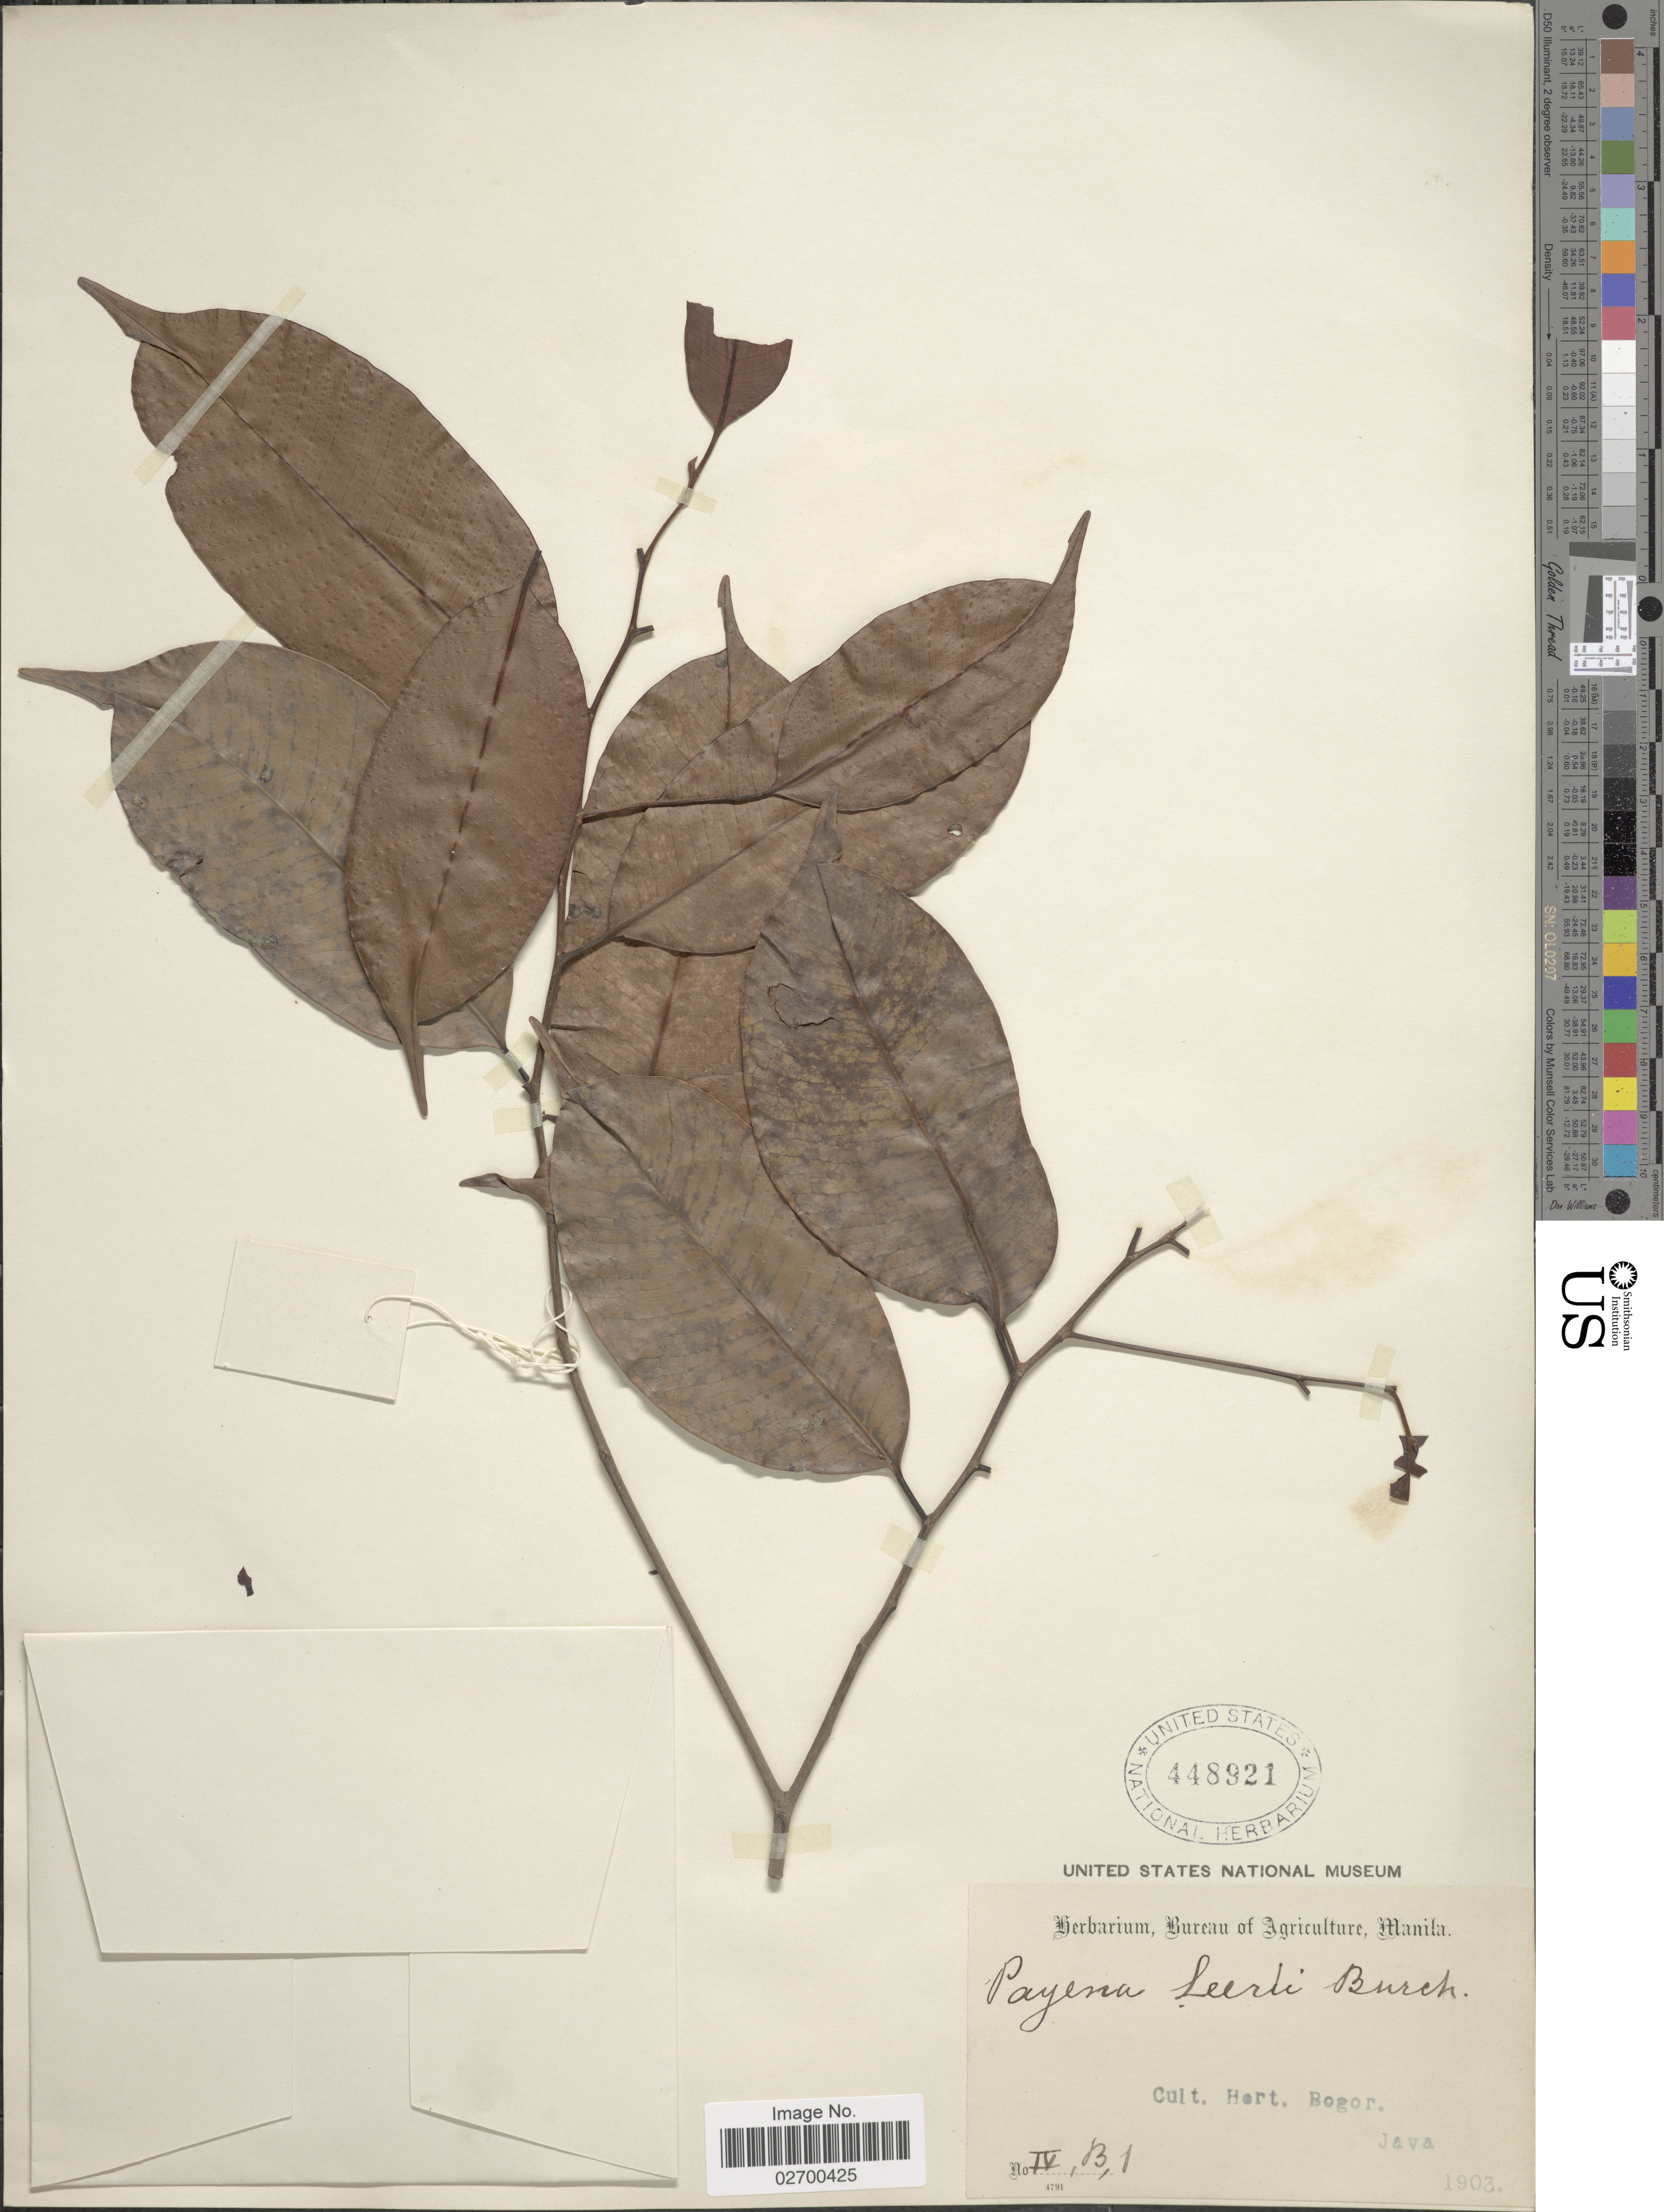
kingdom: Plantae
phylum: Tracheophyta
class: Magnoliopsida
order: Ericales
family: Sapotaceae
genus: Payena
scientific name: Payena leerii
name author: (Teijsm. & Binn.) Kurz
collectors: ex Herb. Bur. Agric. Manila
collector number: IV, B, 1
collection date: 1903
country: Indonesia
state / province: Java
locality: Cult. Hort. Bogor. Java.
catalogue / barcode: US 448921